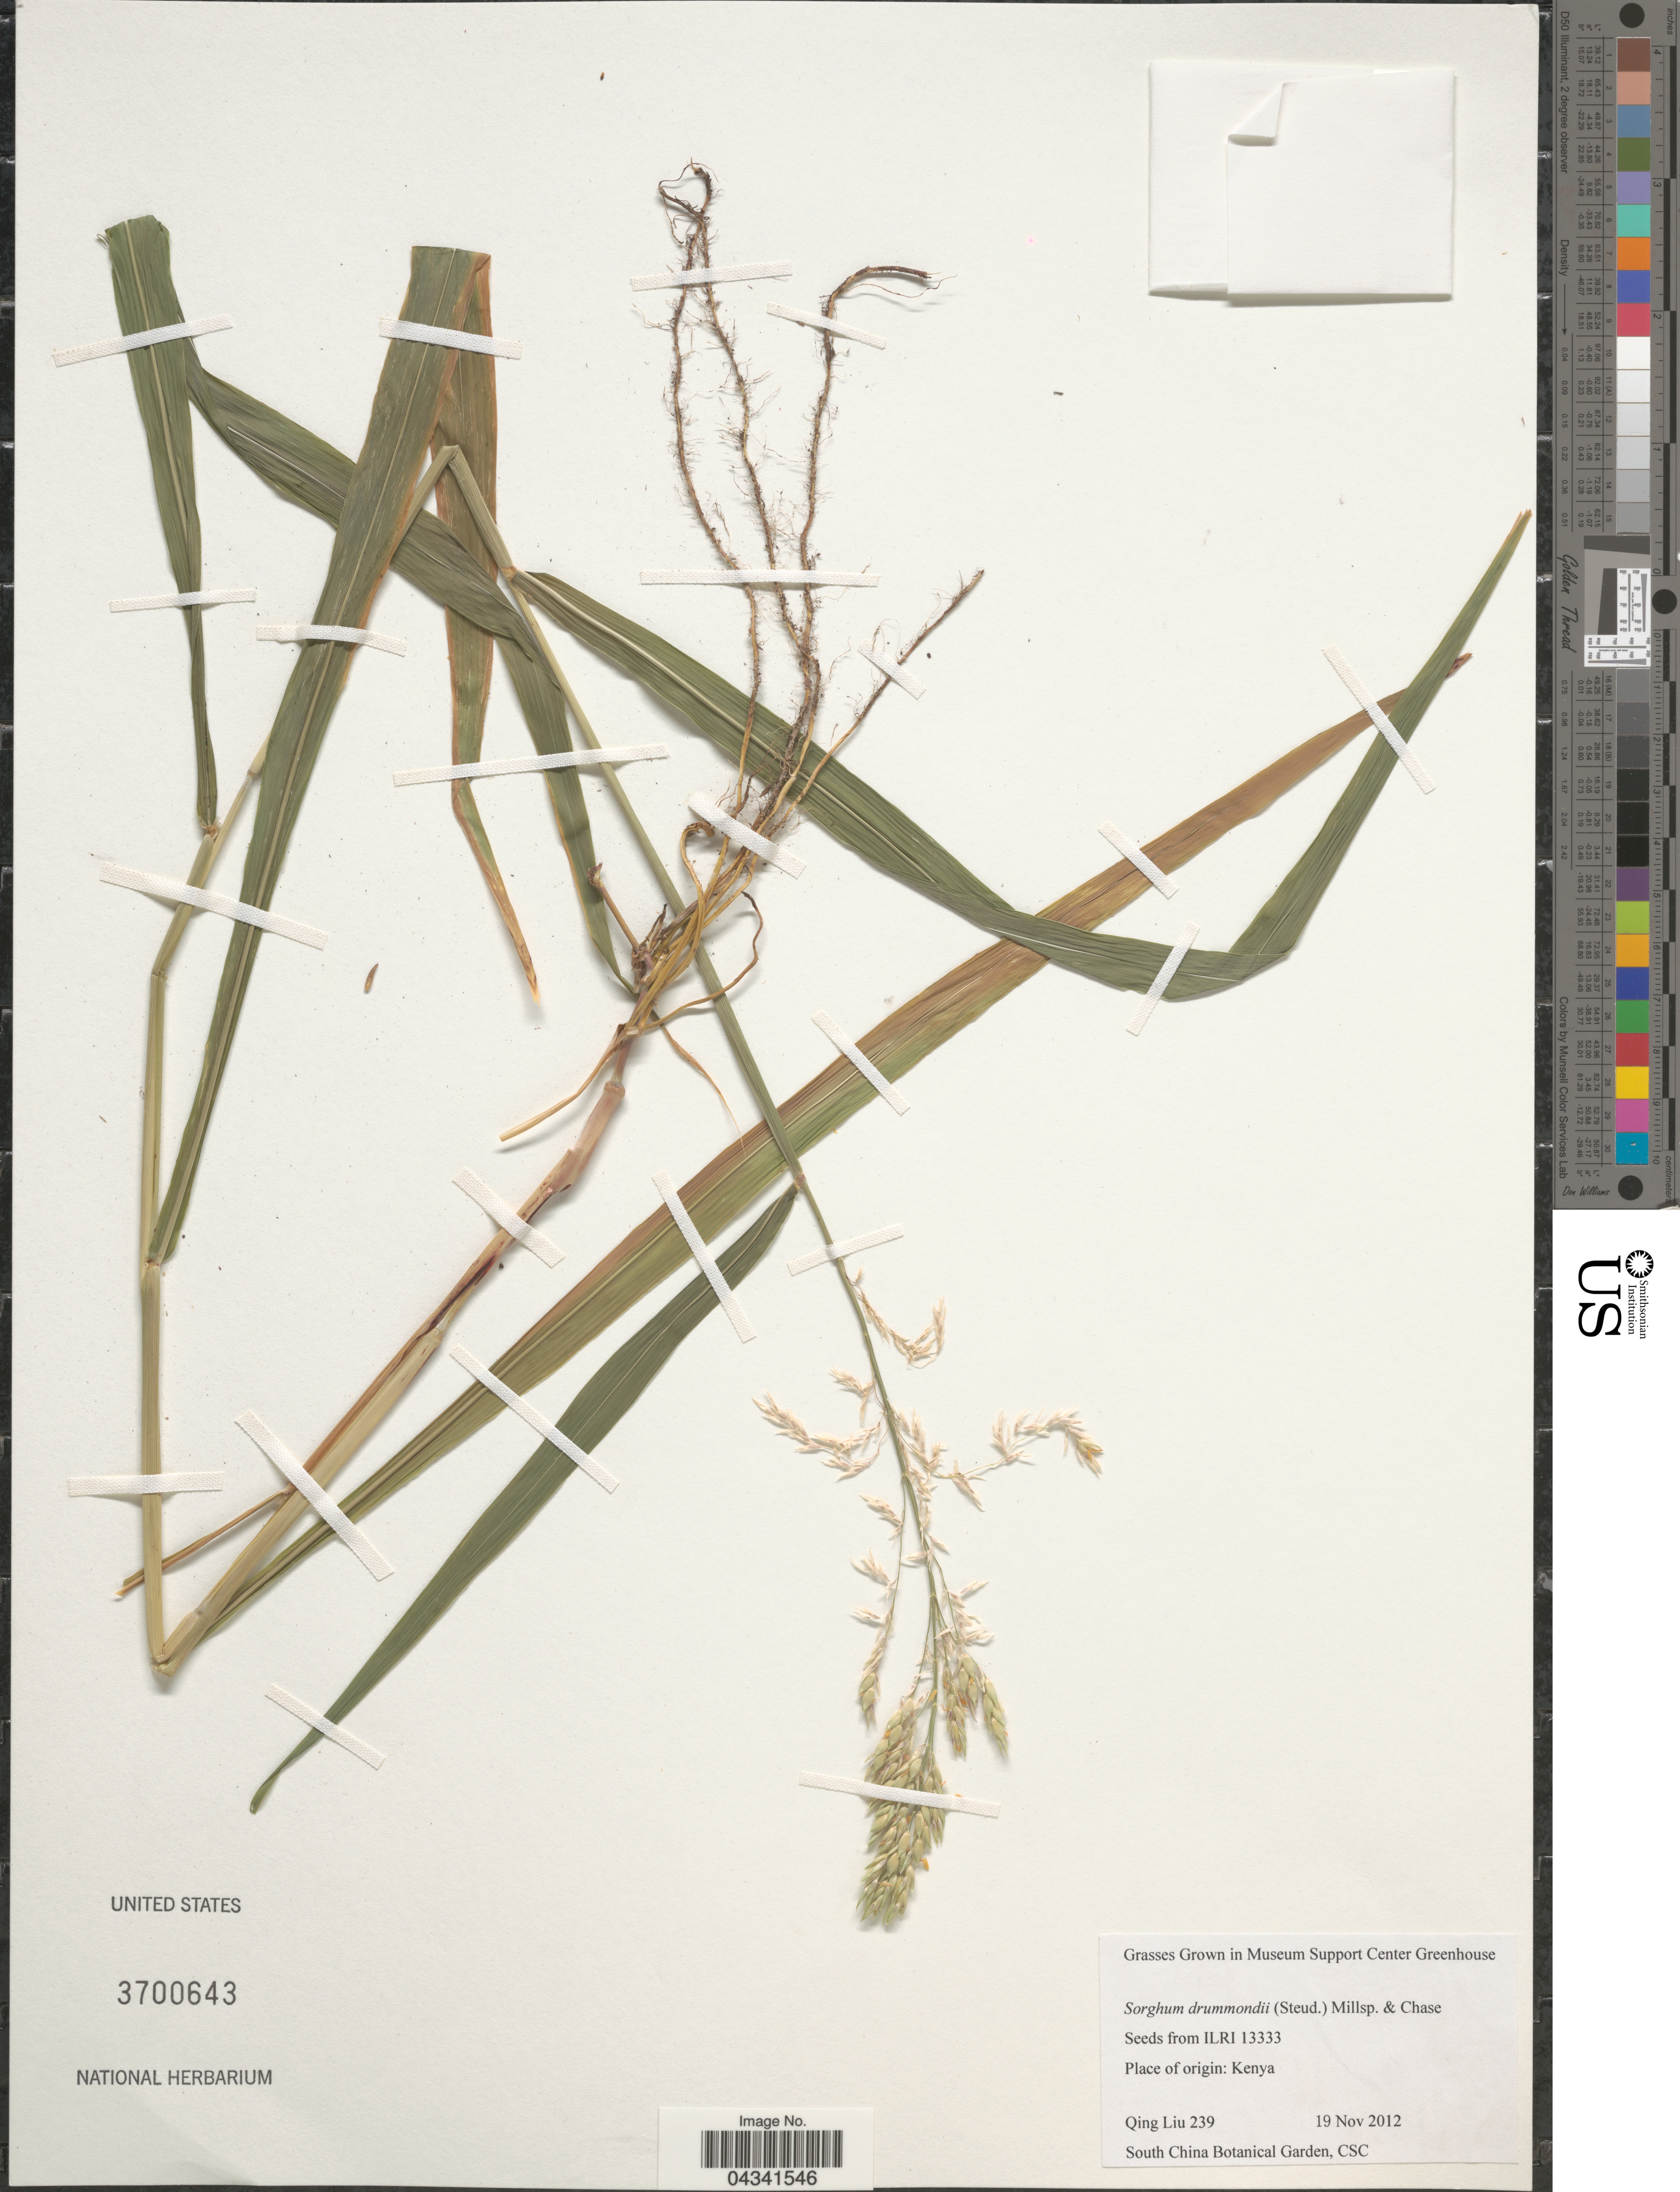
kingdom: Plantae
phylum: Tracheophyta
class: Liliopsida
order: Poales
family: Poaceae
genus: Sorghum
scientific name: Sorghum x drummondii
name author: (Nees ex Steud.) Millsp. & Chase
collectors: Q. Liu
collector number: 239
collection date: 2012-11-19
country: China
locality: Grown in Museum Support Center Greenhouse. South China Botanical Garden, CSC.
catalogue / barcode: US 3700643